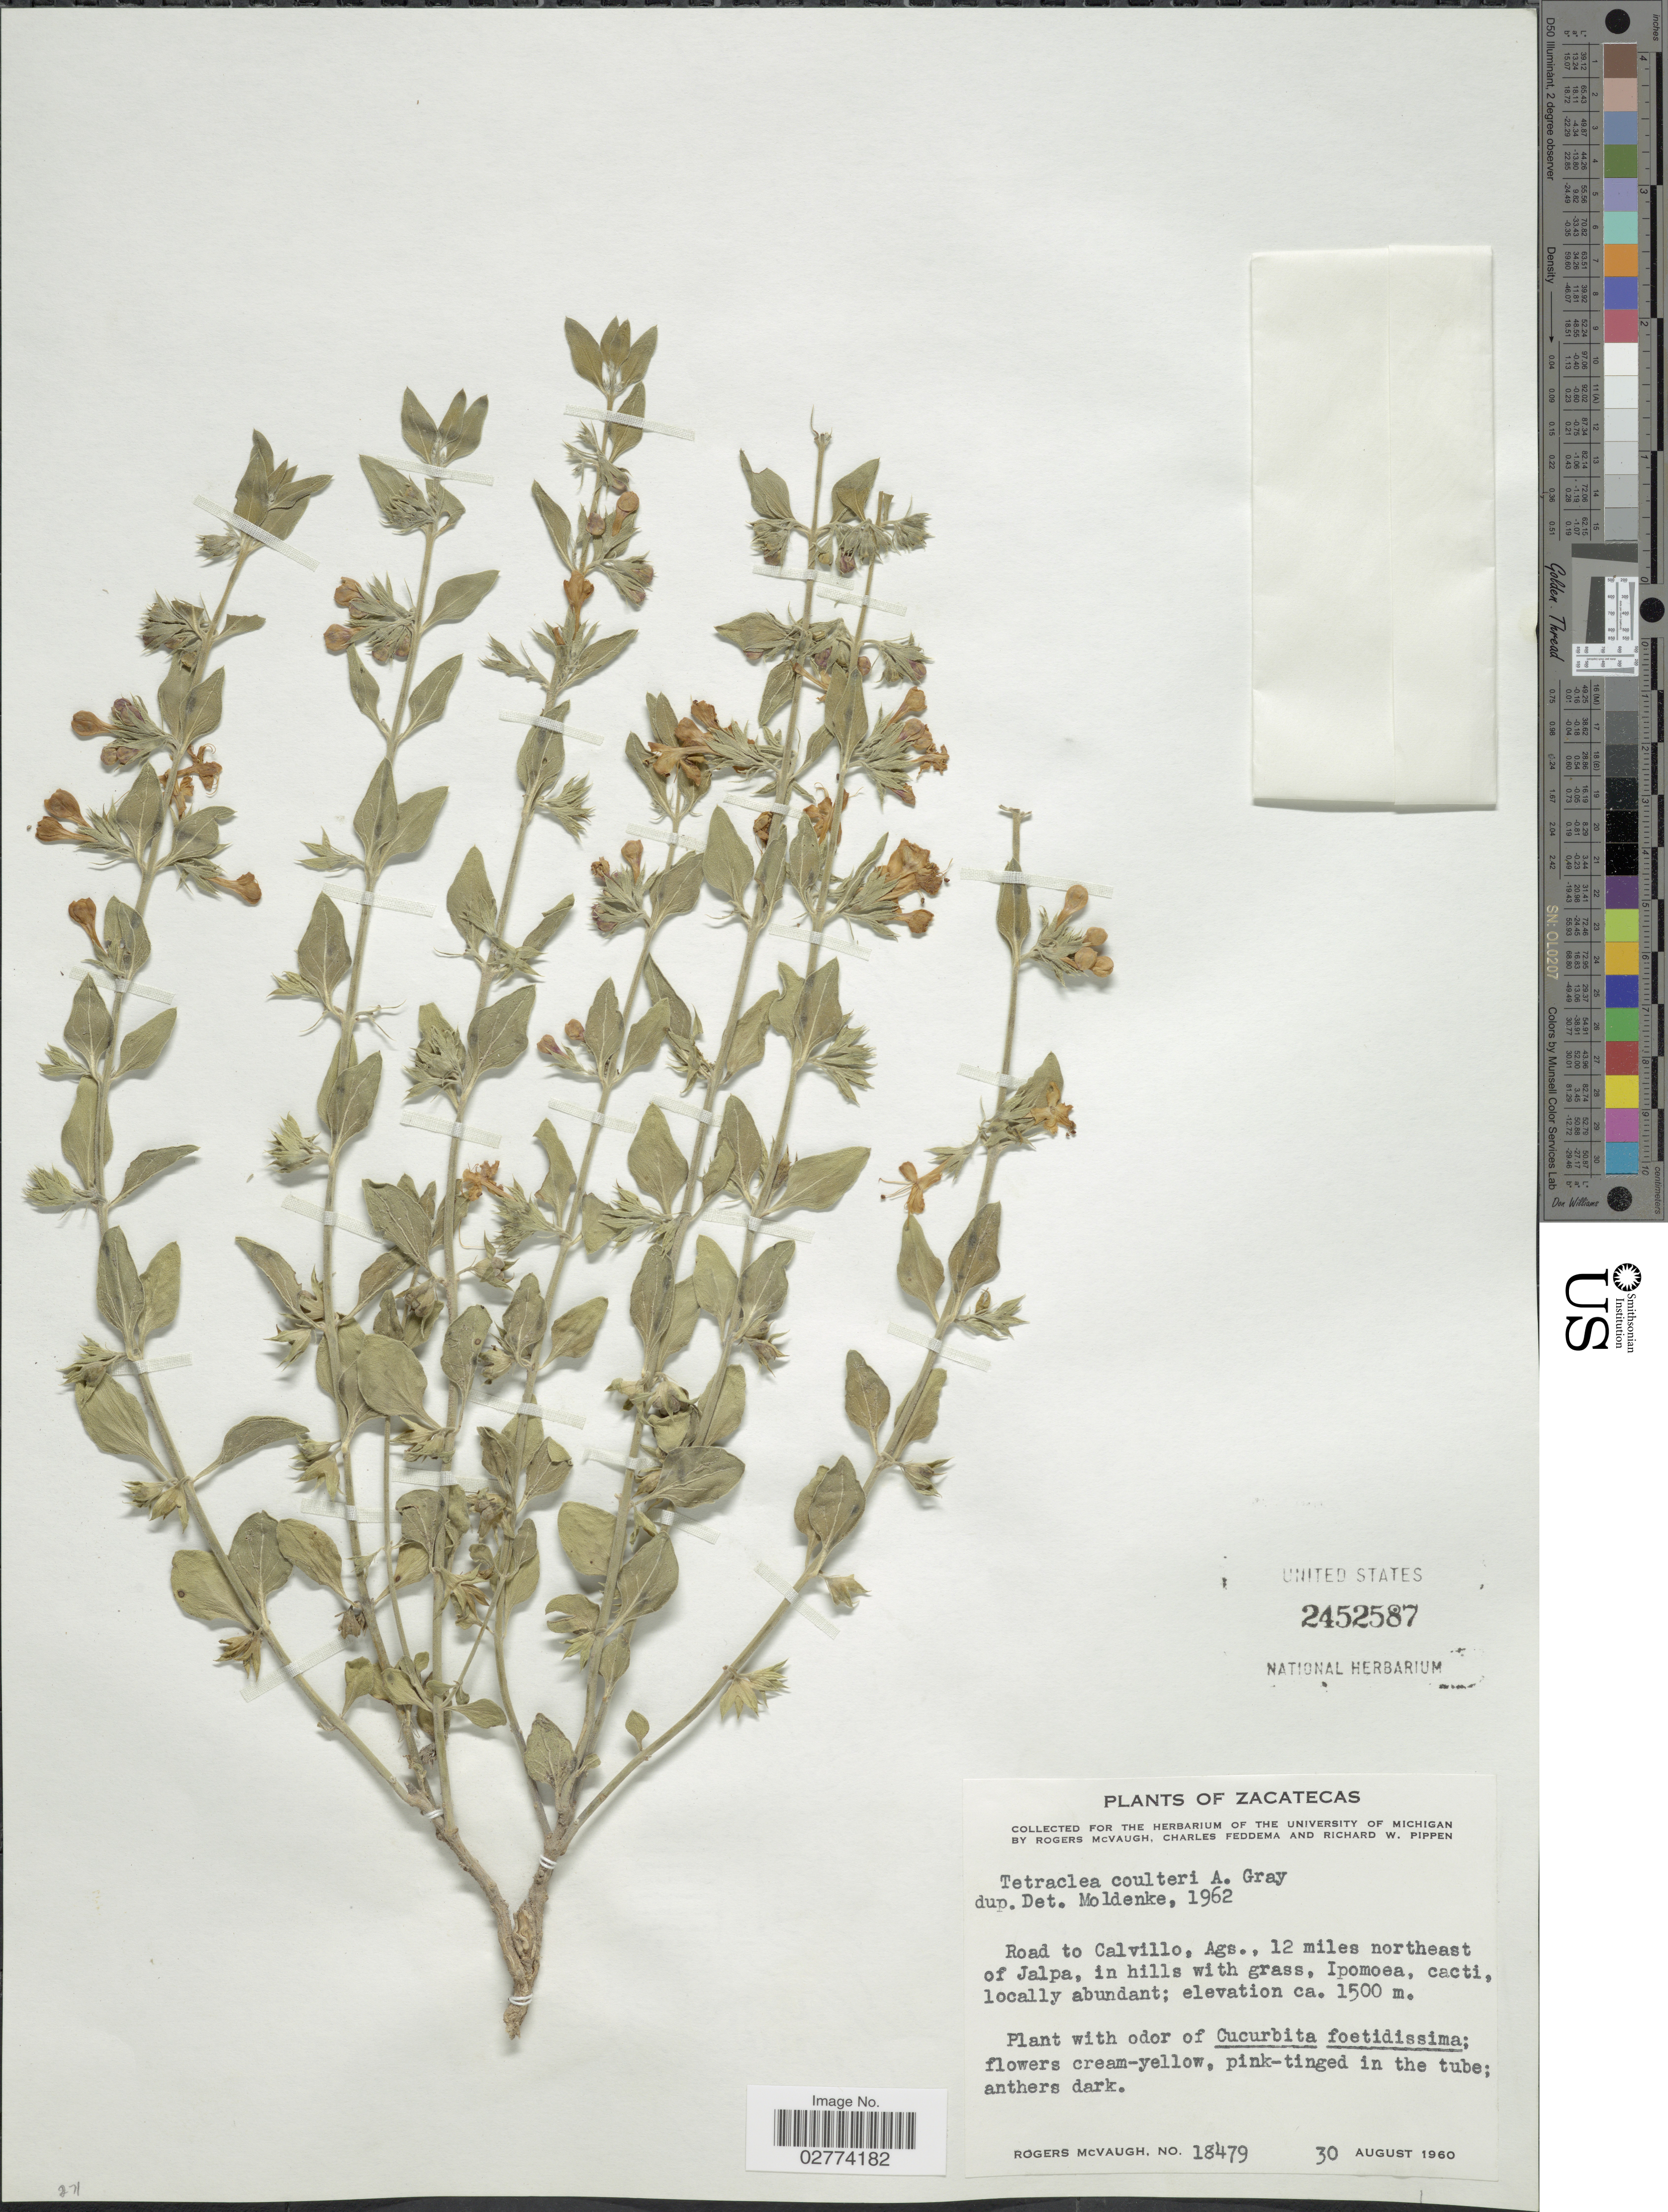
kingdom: Plantae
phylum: Tracheophyta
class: Magnoliopsida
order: Lamiales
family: Lamiaceae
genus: Tetraclea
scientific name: Tetraclea coulteri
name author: A. Gray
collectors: R. McVaugh, C. Feddema & R. W. Pippen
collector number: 18479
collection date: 1960-08-30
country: Mexico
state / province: Zacatecas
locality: Road to Calvillo, Ags., 12 miles northeast of Jalpa.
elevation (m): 1500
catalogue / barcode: US 2452587